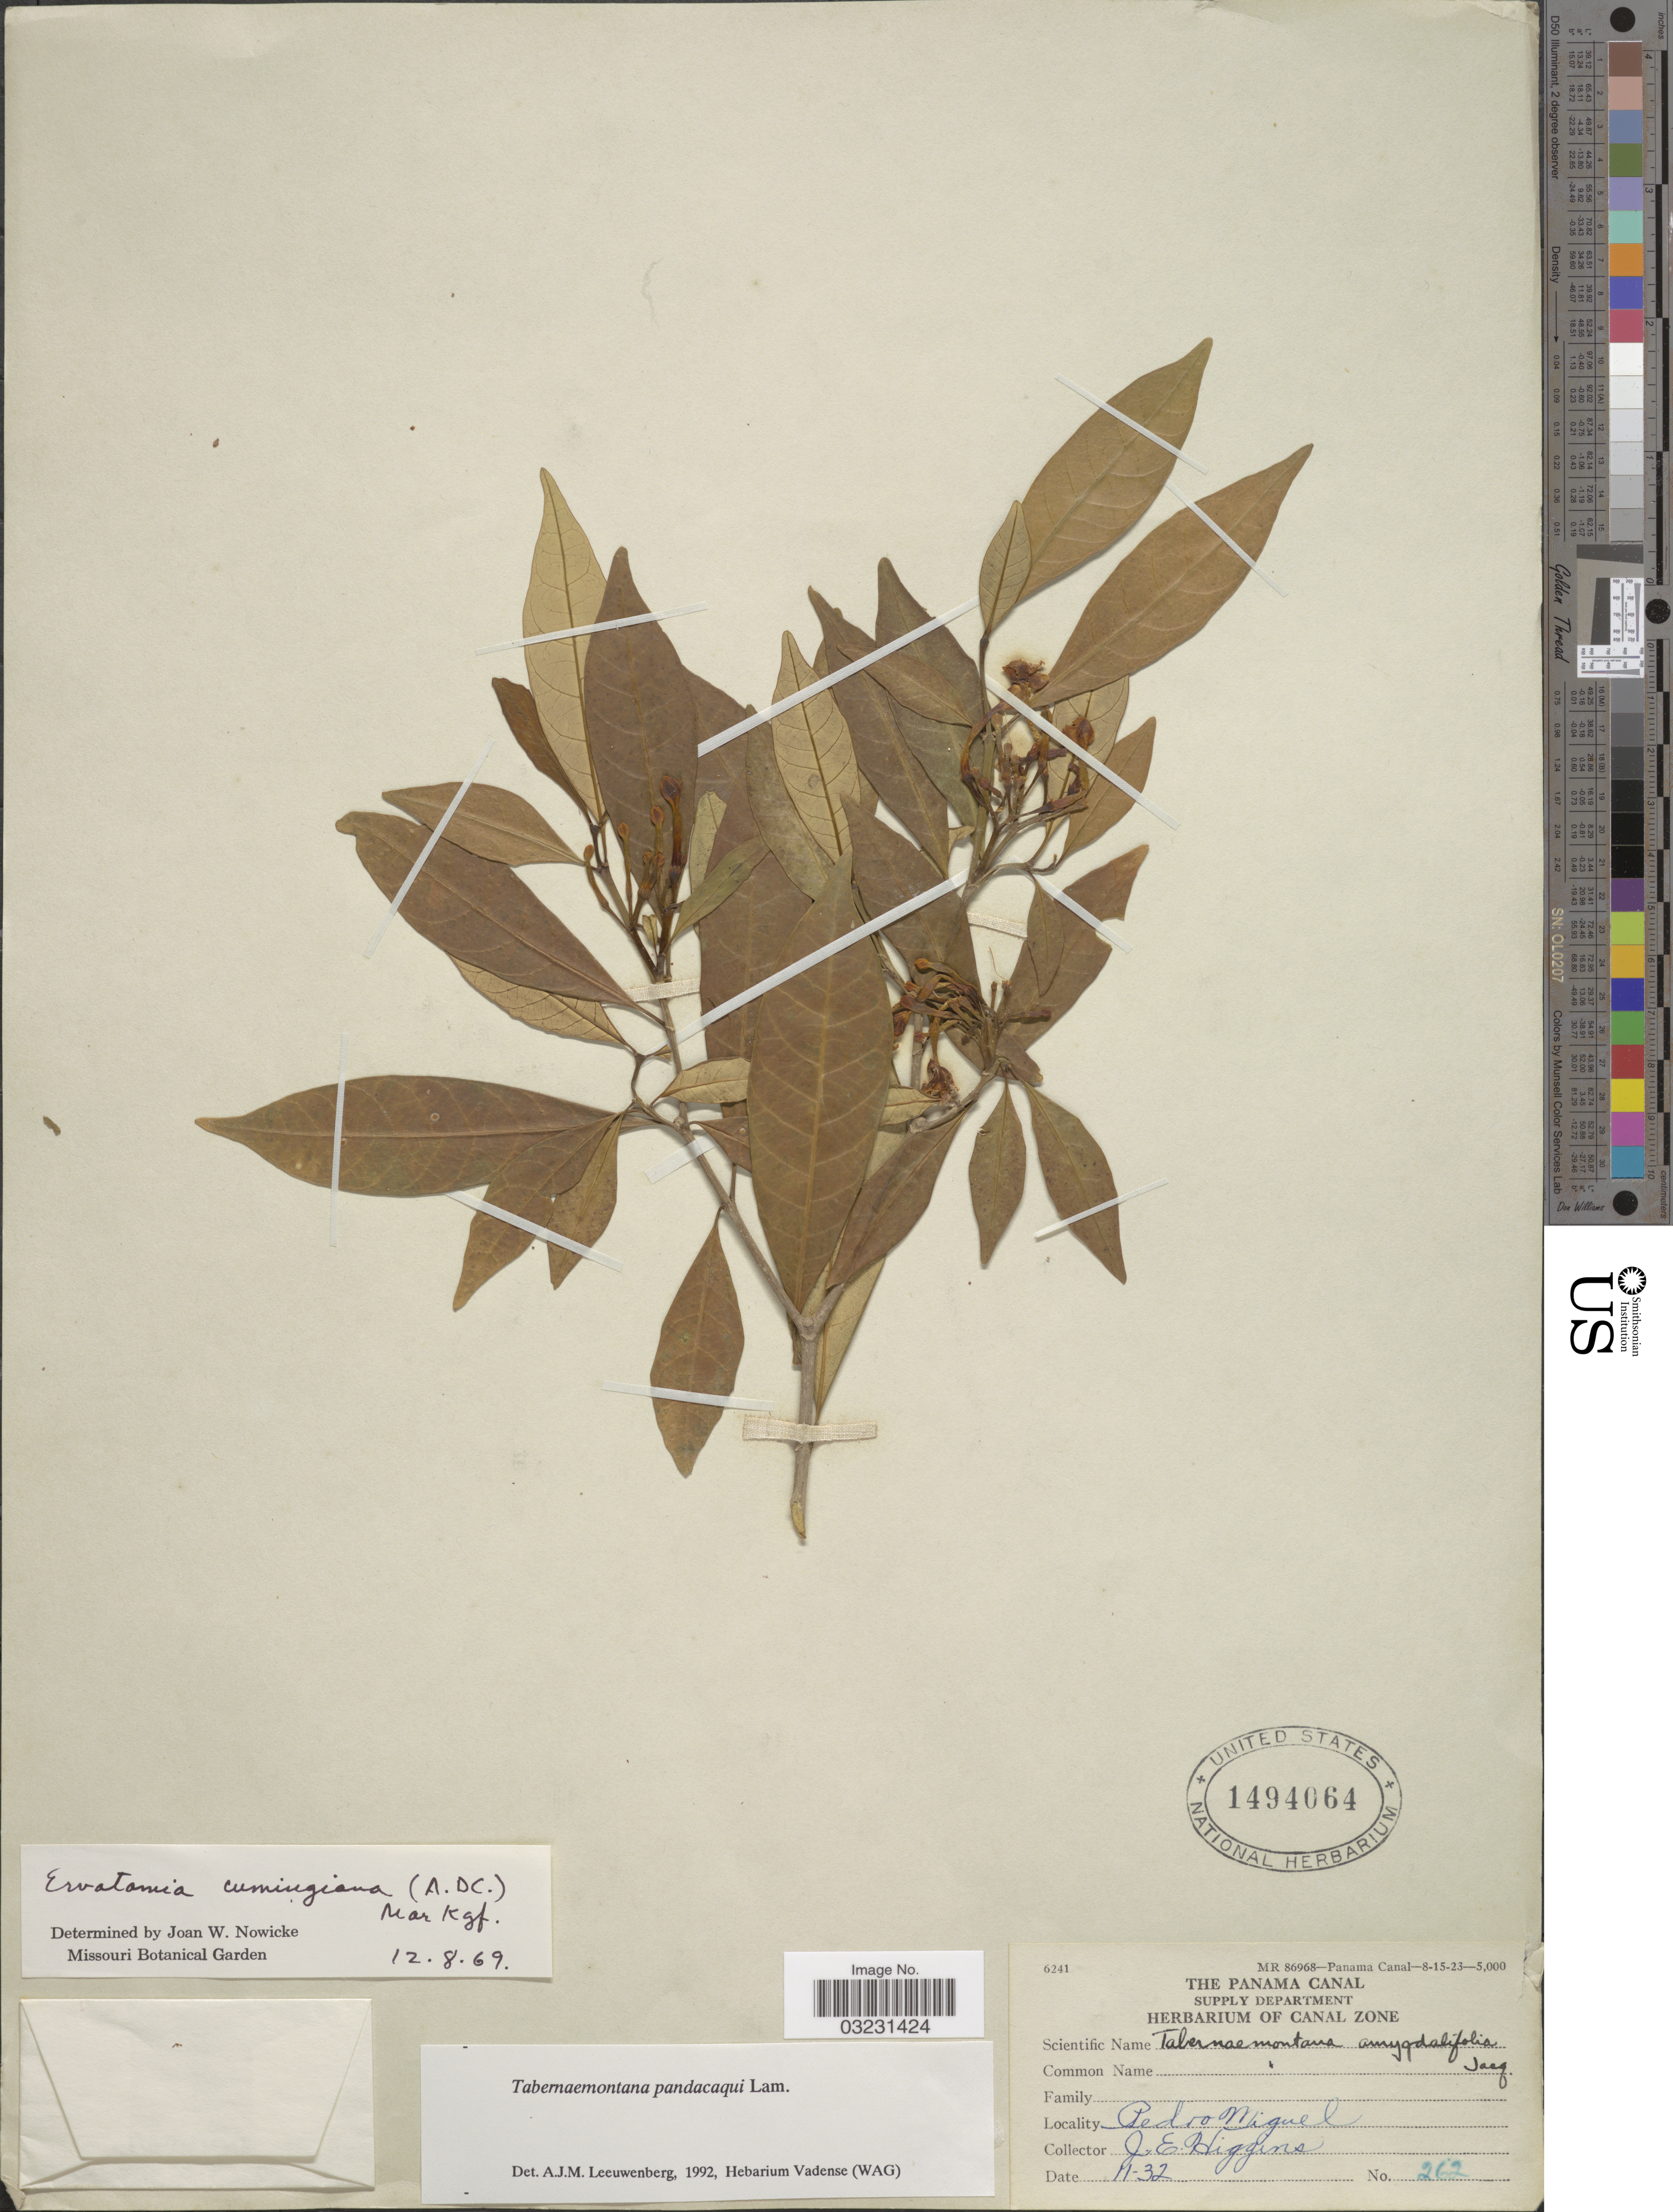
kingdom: Plantae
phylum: Tracheophyta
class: Magnoliopsida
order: Gentianales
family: Apocynaceae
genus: Tabernaemontana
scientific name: Tabernaemontana pandacaqui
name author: Poir.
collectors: J. Higgins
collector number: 262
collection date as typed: Transcribed d/m/y: /11/32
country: Panama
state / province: Colón / Panamá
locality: Pedro Miguel.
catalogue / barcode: US 1494064